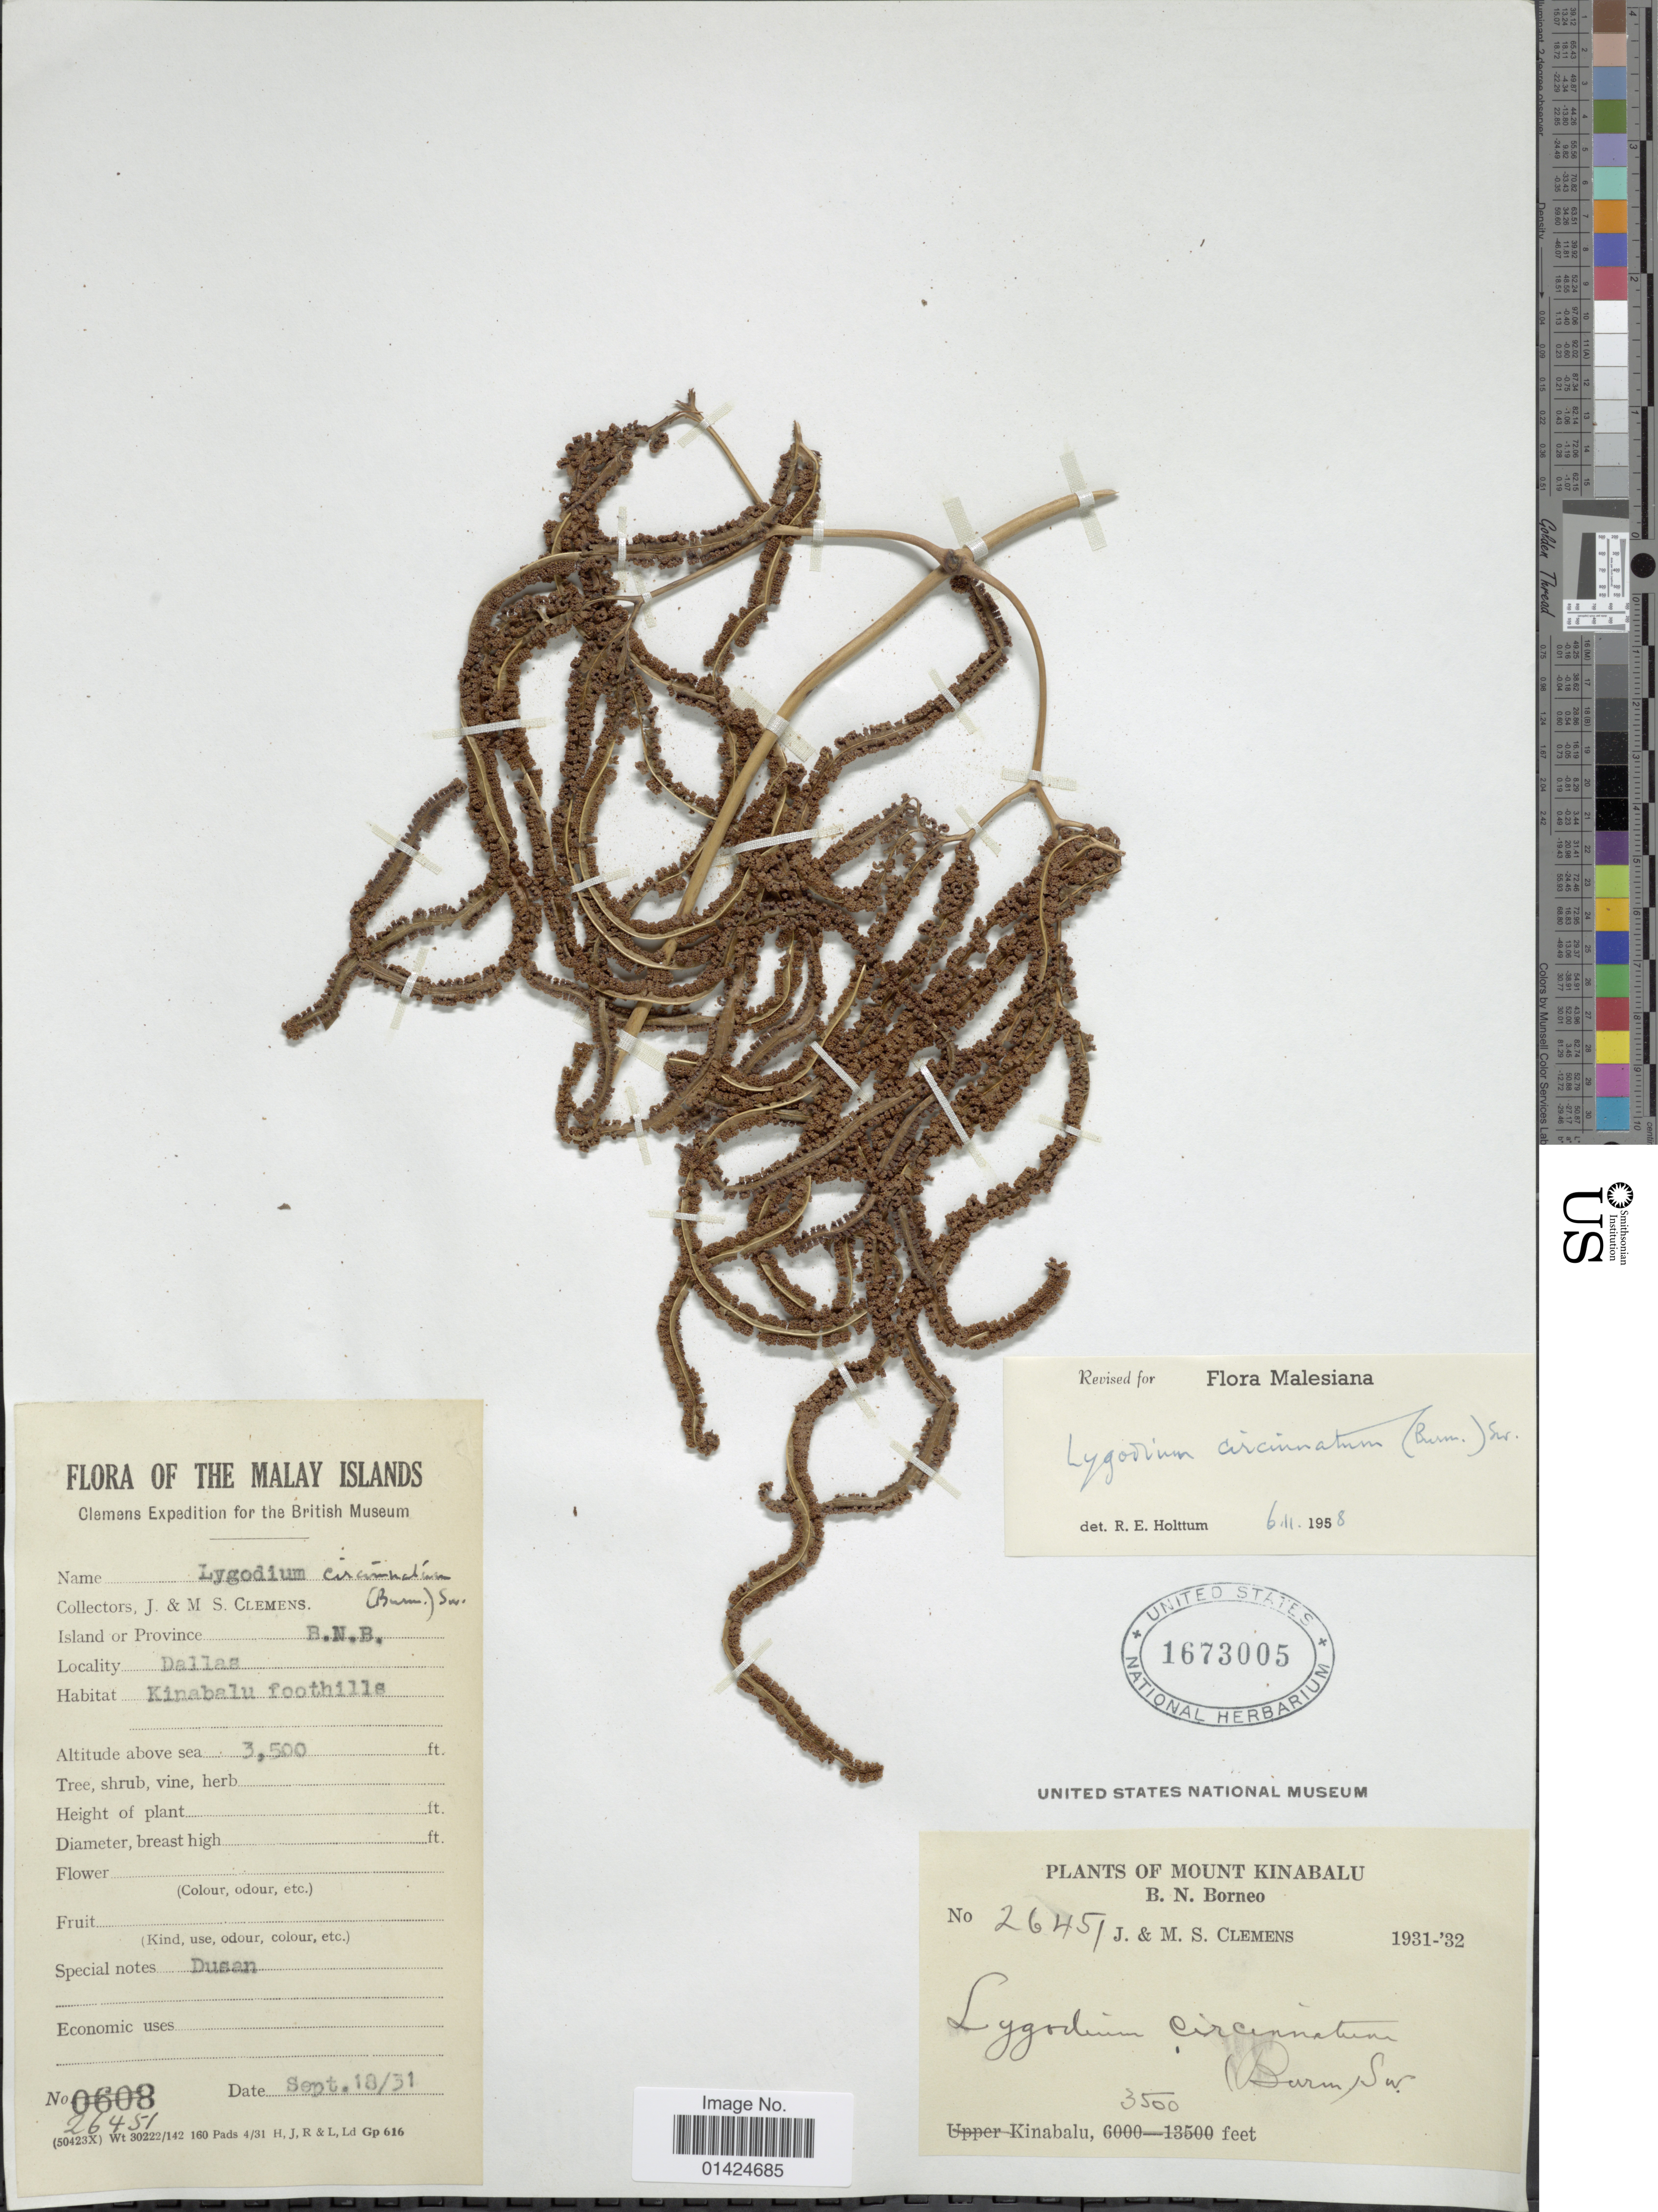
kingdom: Plantae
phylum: Tracheophyta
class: Polypodiopsida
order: Schizaeales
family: Lygodiaceae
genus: Lygodium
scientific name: Lygodium circinnatum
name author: (Burm. f.) Sw.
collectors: J. Clemens & M. S. Clemens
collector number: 26451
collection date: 1931-09-18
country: Malaysia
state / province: Sabah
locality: Dallas. Kinabalu foothills.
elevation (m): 1067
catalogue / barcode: US 1673005